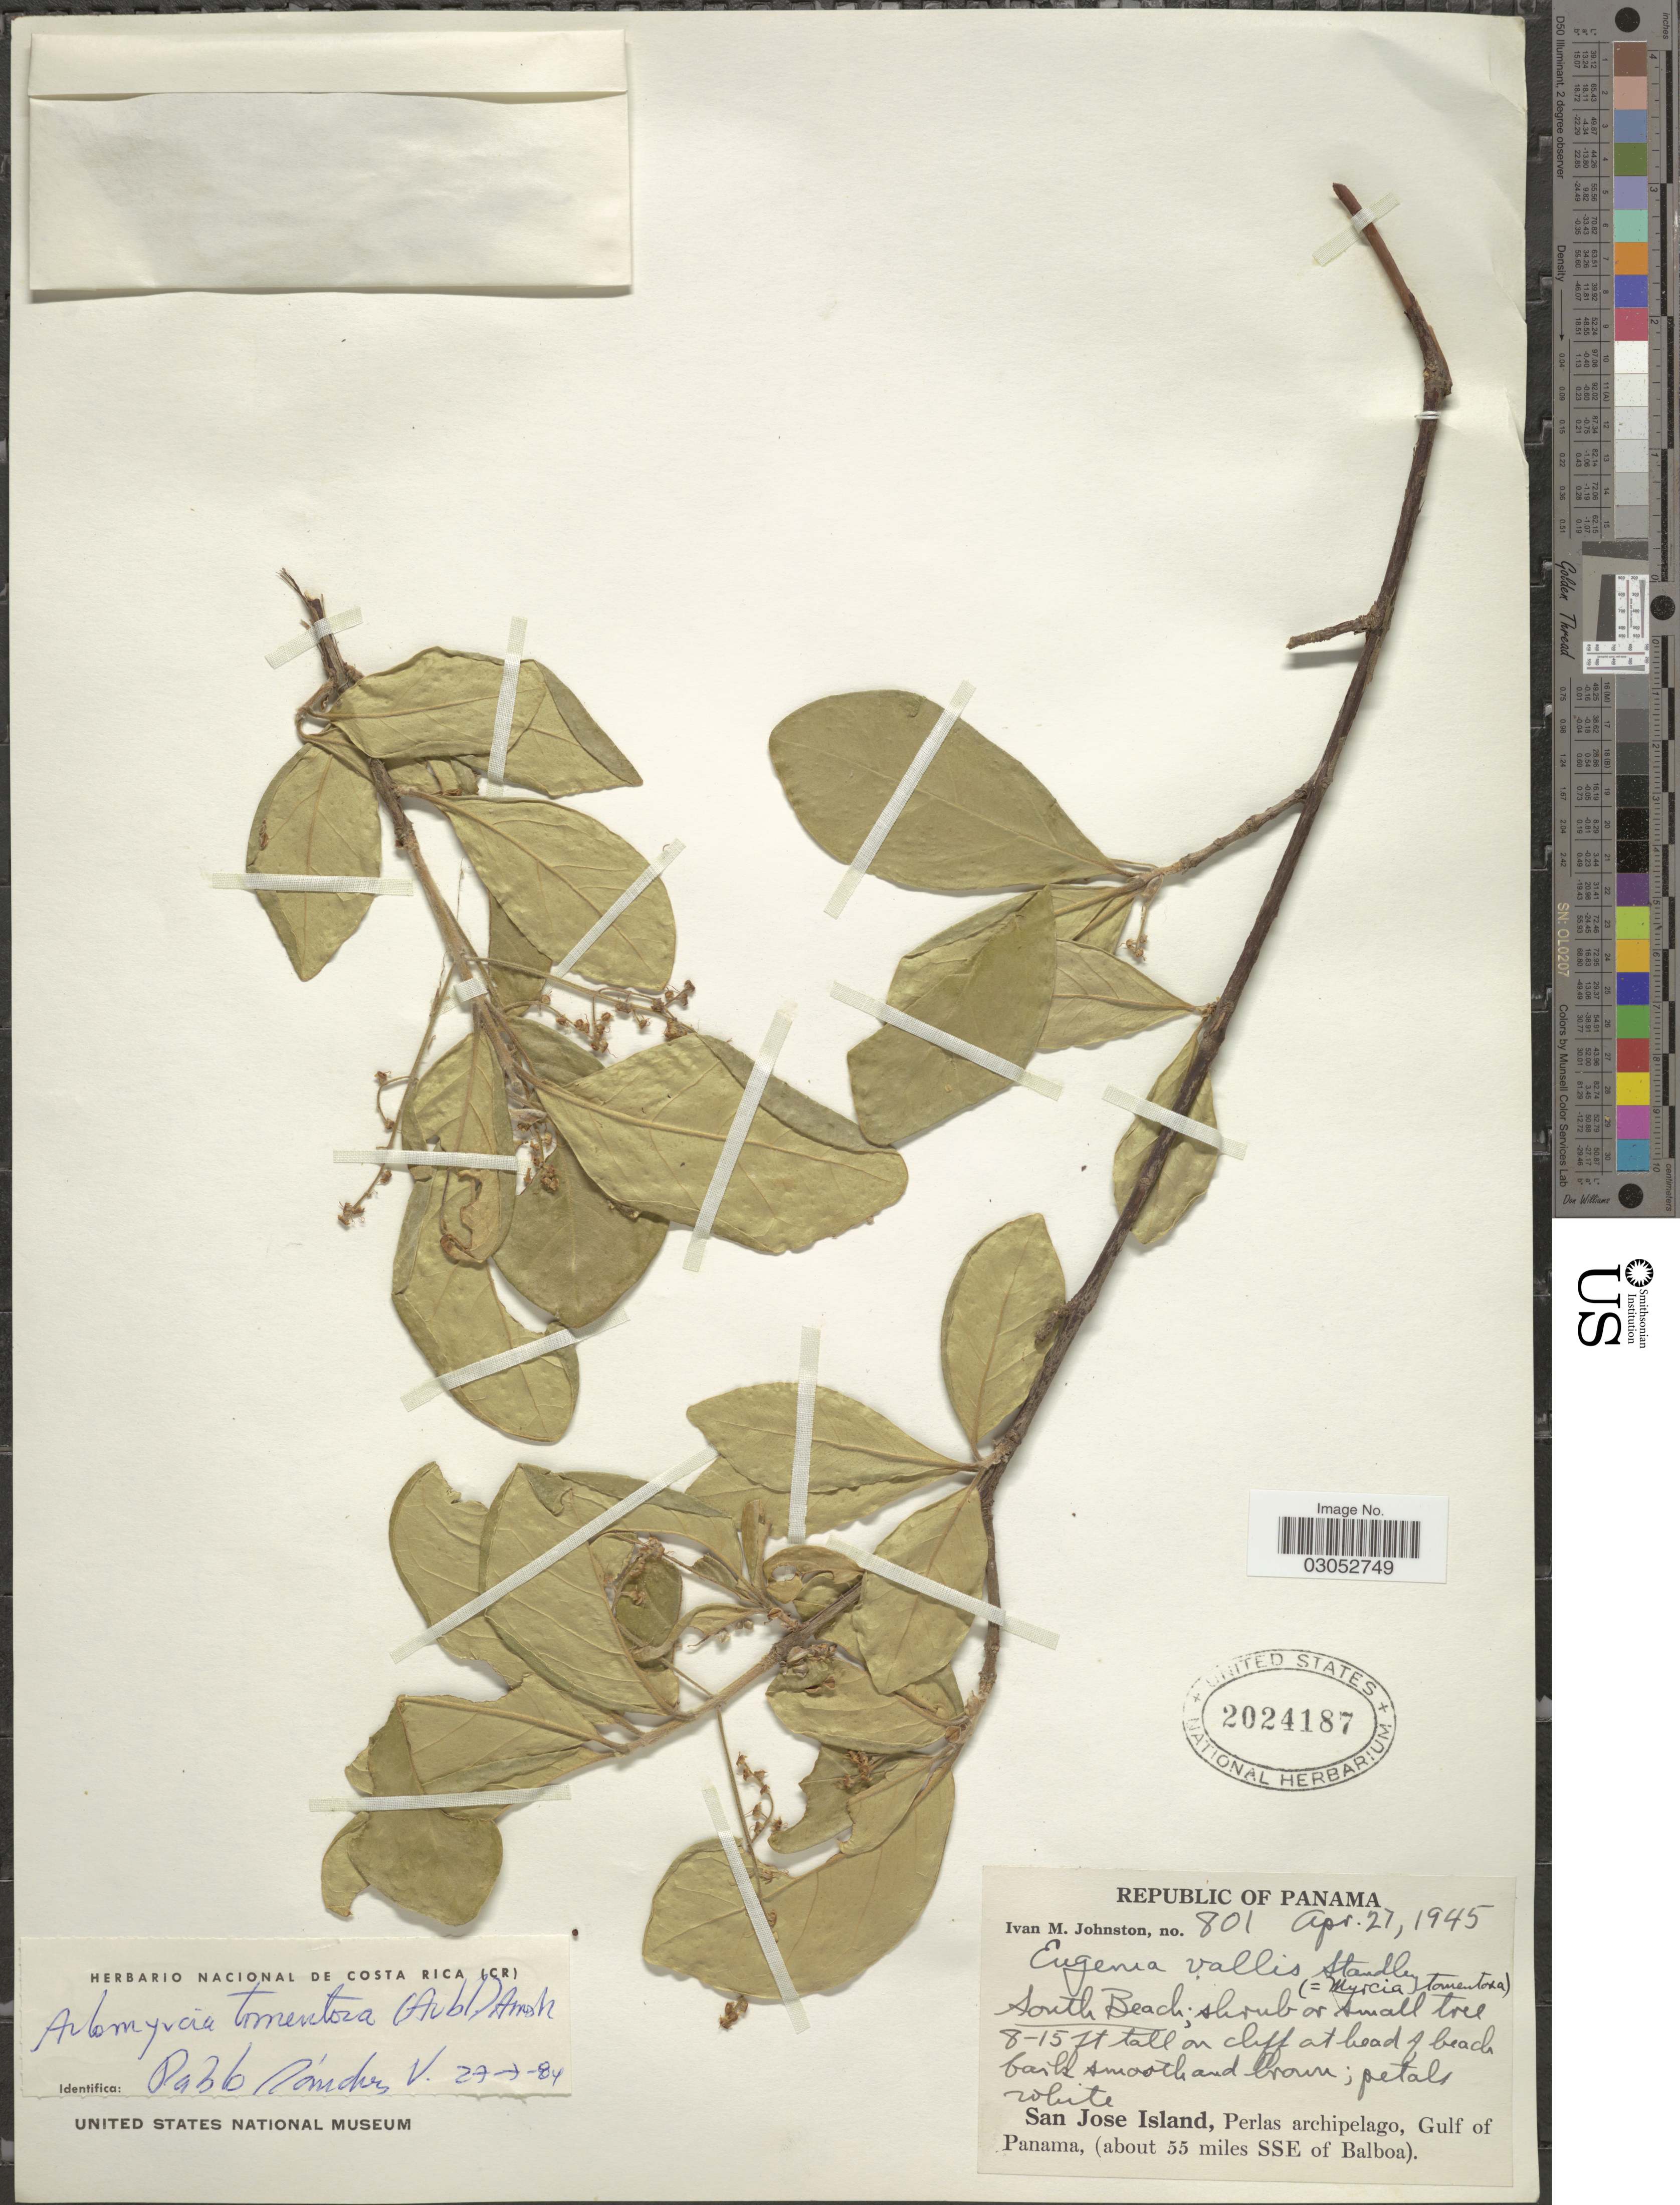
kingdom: Plantae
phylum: Tracheophyta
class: Magnoliopsida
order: Myrtales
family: Myrtaceae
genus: Myrcia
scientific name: Myrcia tomentosa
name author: (Aubl.) DC.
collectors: I.M. Johnston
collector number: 801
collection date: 1945-04-27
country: Panama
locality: South Beach. San Jose Island, Perlas archipelago, Gulf of Panama, (about 55 miles SSE of Balboa).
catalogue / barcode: US 2024187